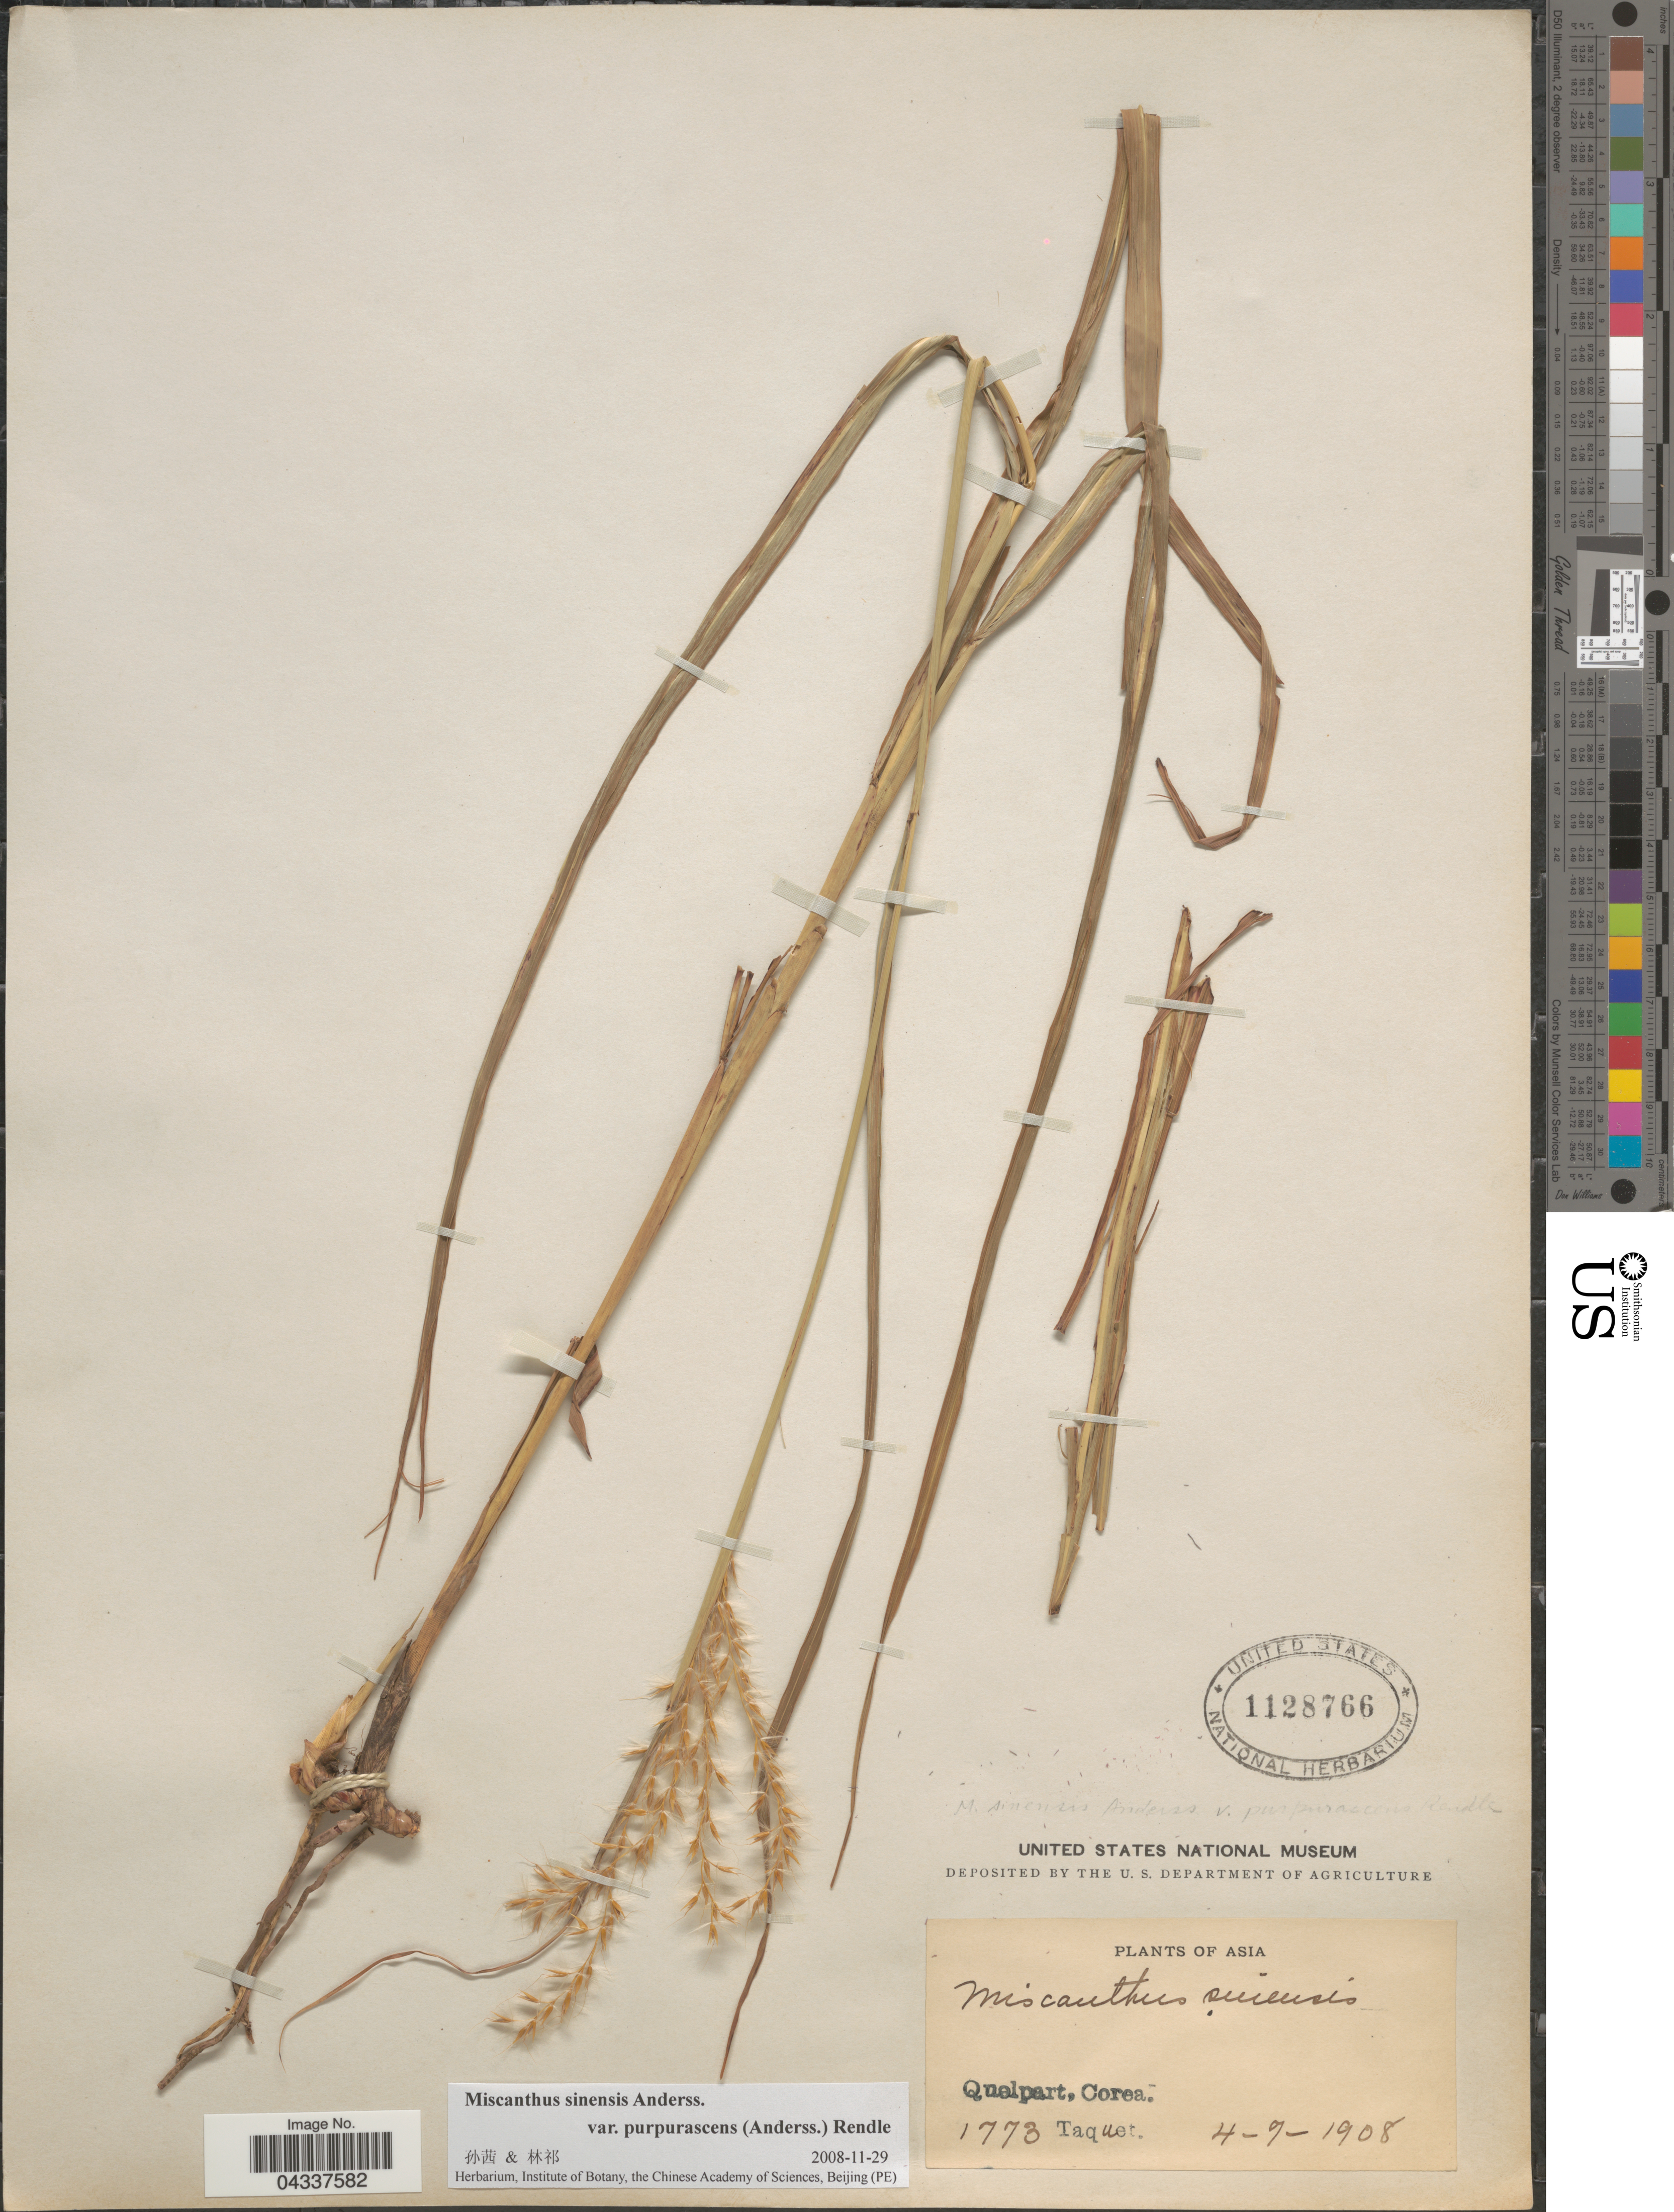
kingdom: Plantae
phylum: Tracheophyta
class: Liliopsida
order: Poales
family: Poaceae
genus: Miscanthus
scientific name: Miscanthus sinensis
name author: Andersson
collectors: Taquet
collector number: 1773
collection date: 1908-07-04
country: South Korea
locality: Quelpart, Corea.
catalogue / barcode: US 1128766